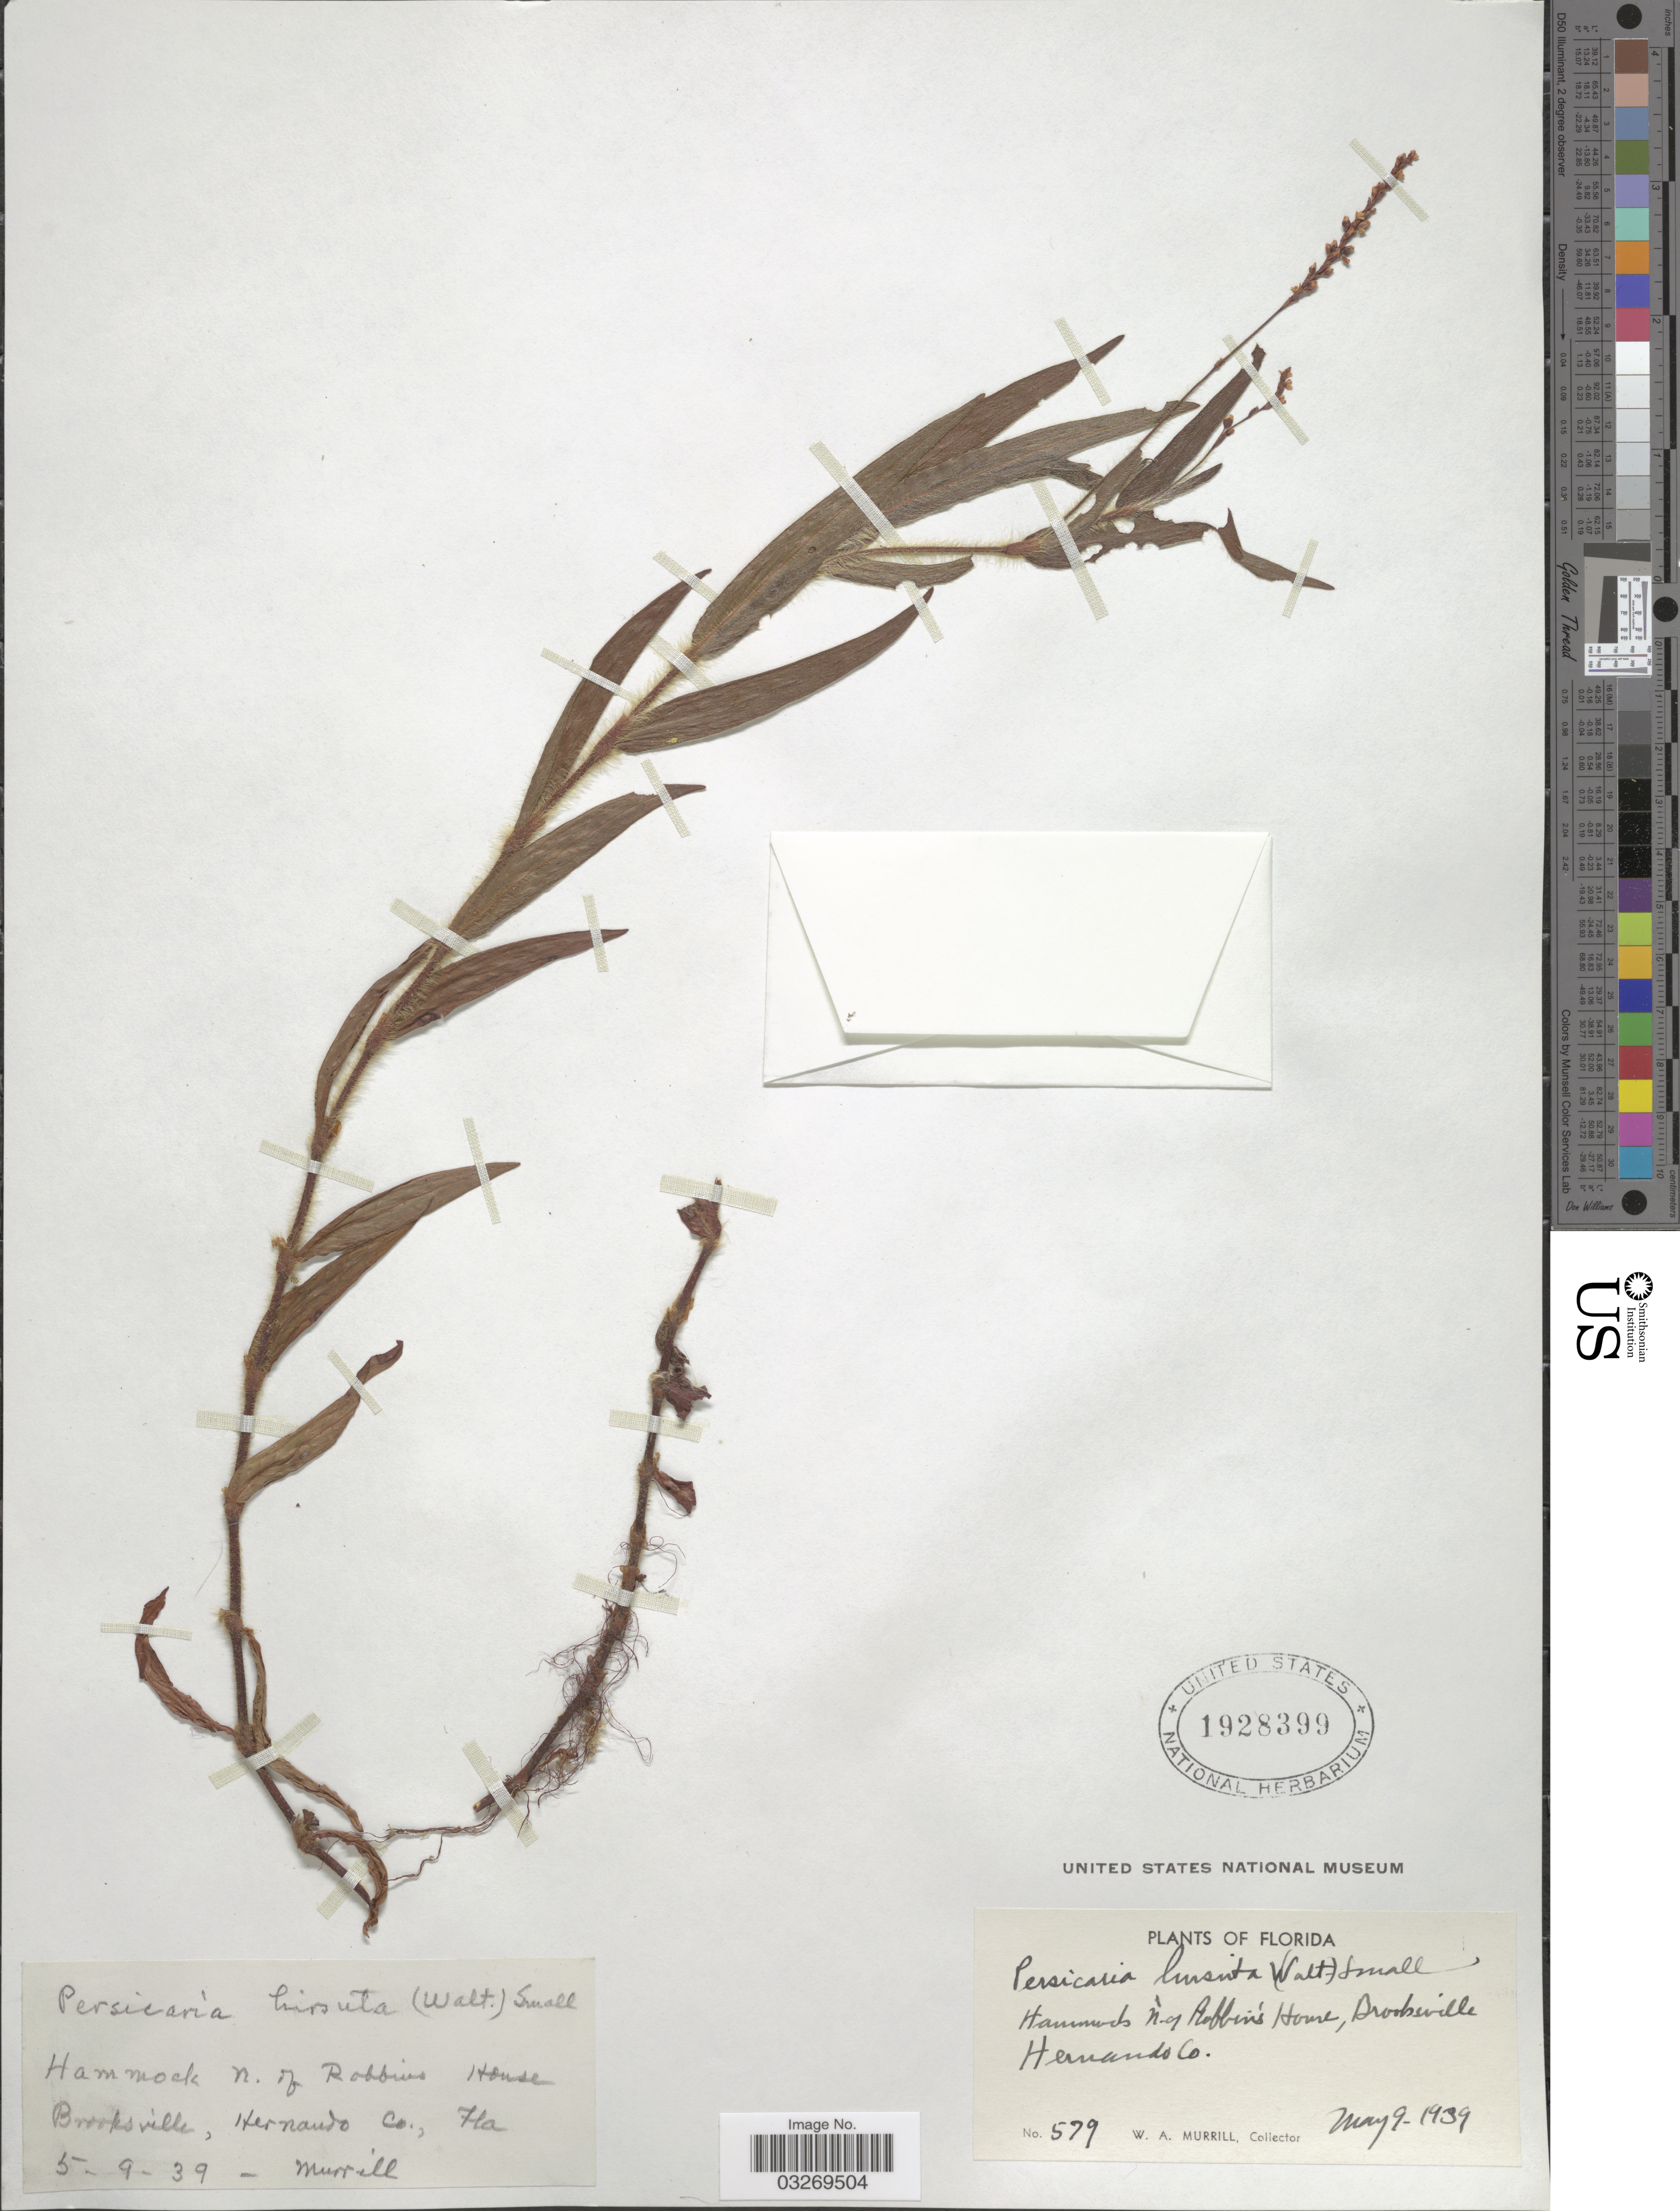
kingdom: Plantae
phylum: Tracheophyta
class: Magnoliopsida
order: Caryophyllales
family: Polygonaceae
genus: Persicaria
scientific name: Persicaria hirsuta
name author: (Walter) Small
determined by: Atha, D. E.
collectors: W. A. Murrill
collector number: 579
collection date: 1939-05-09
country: United States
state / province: Florida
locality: Hammock N. of Robbins House, Brooksville, Hernando Co.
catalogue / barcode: US 1928399